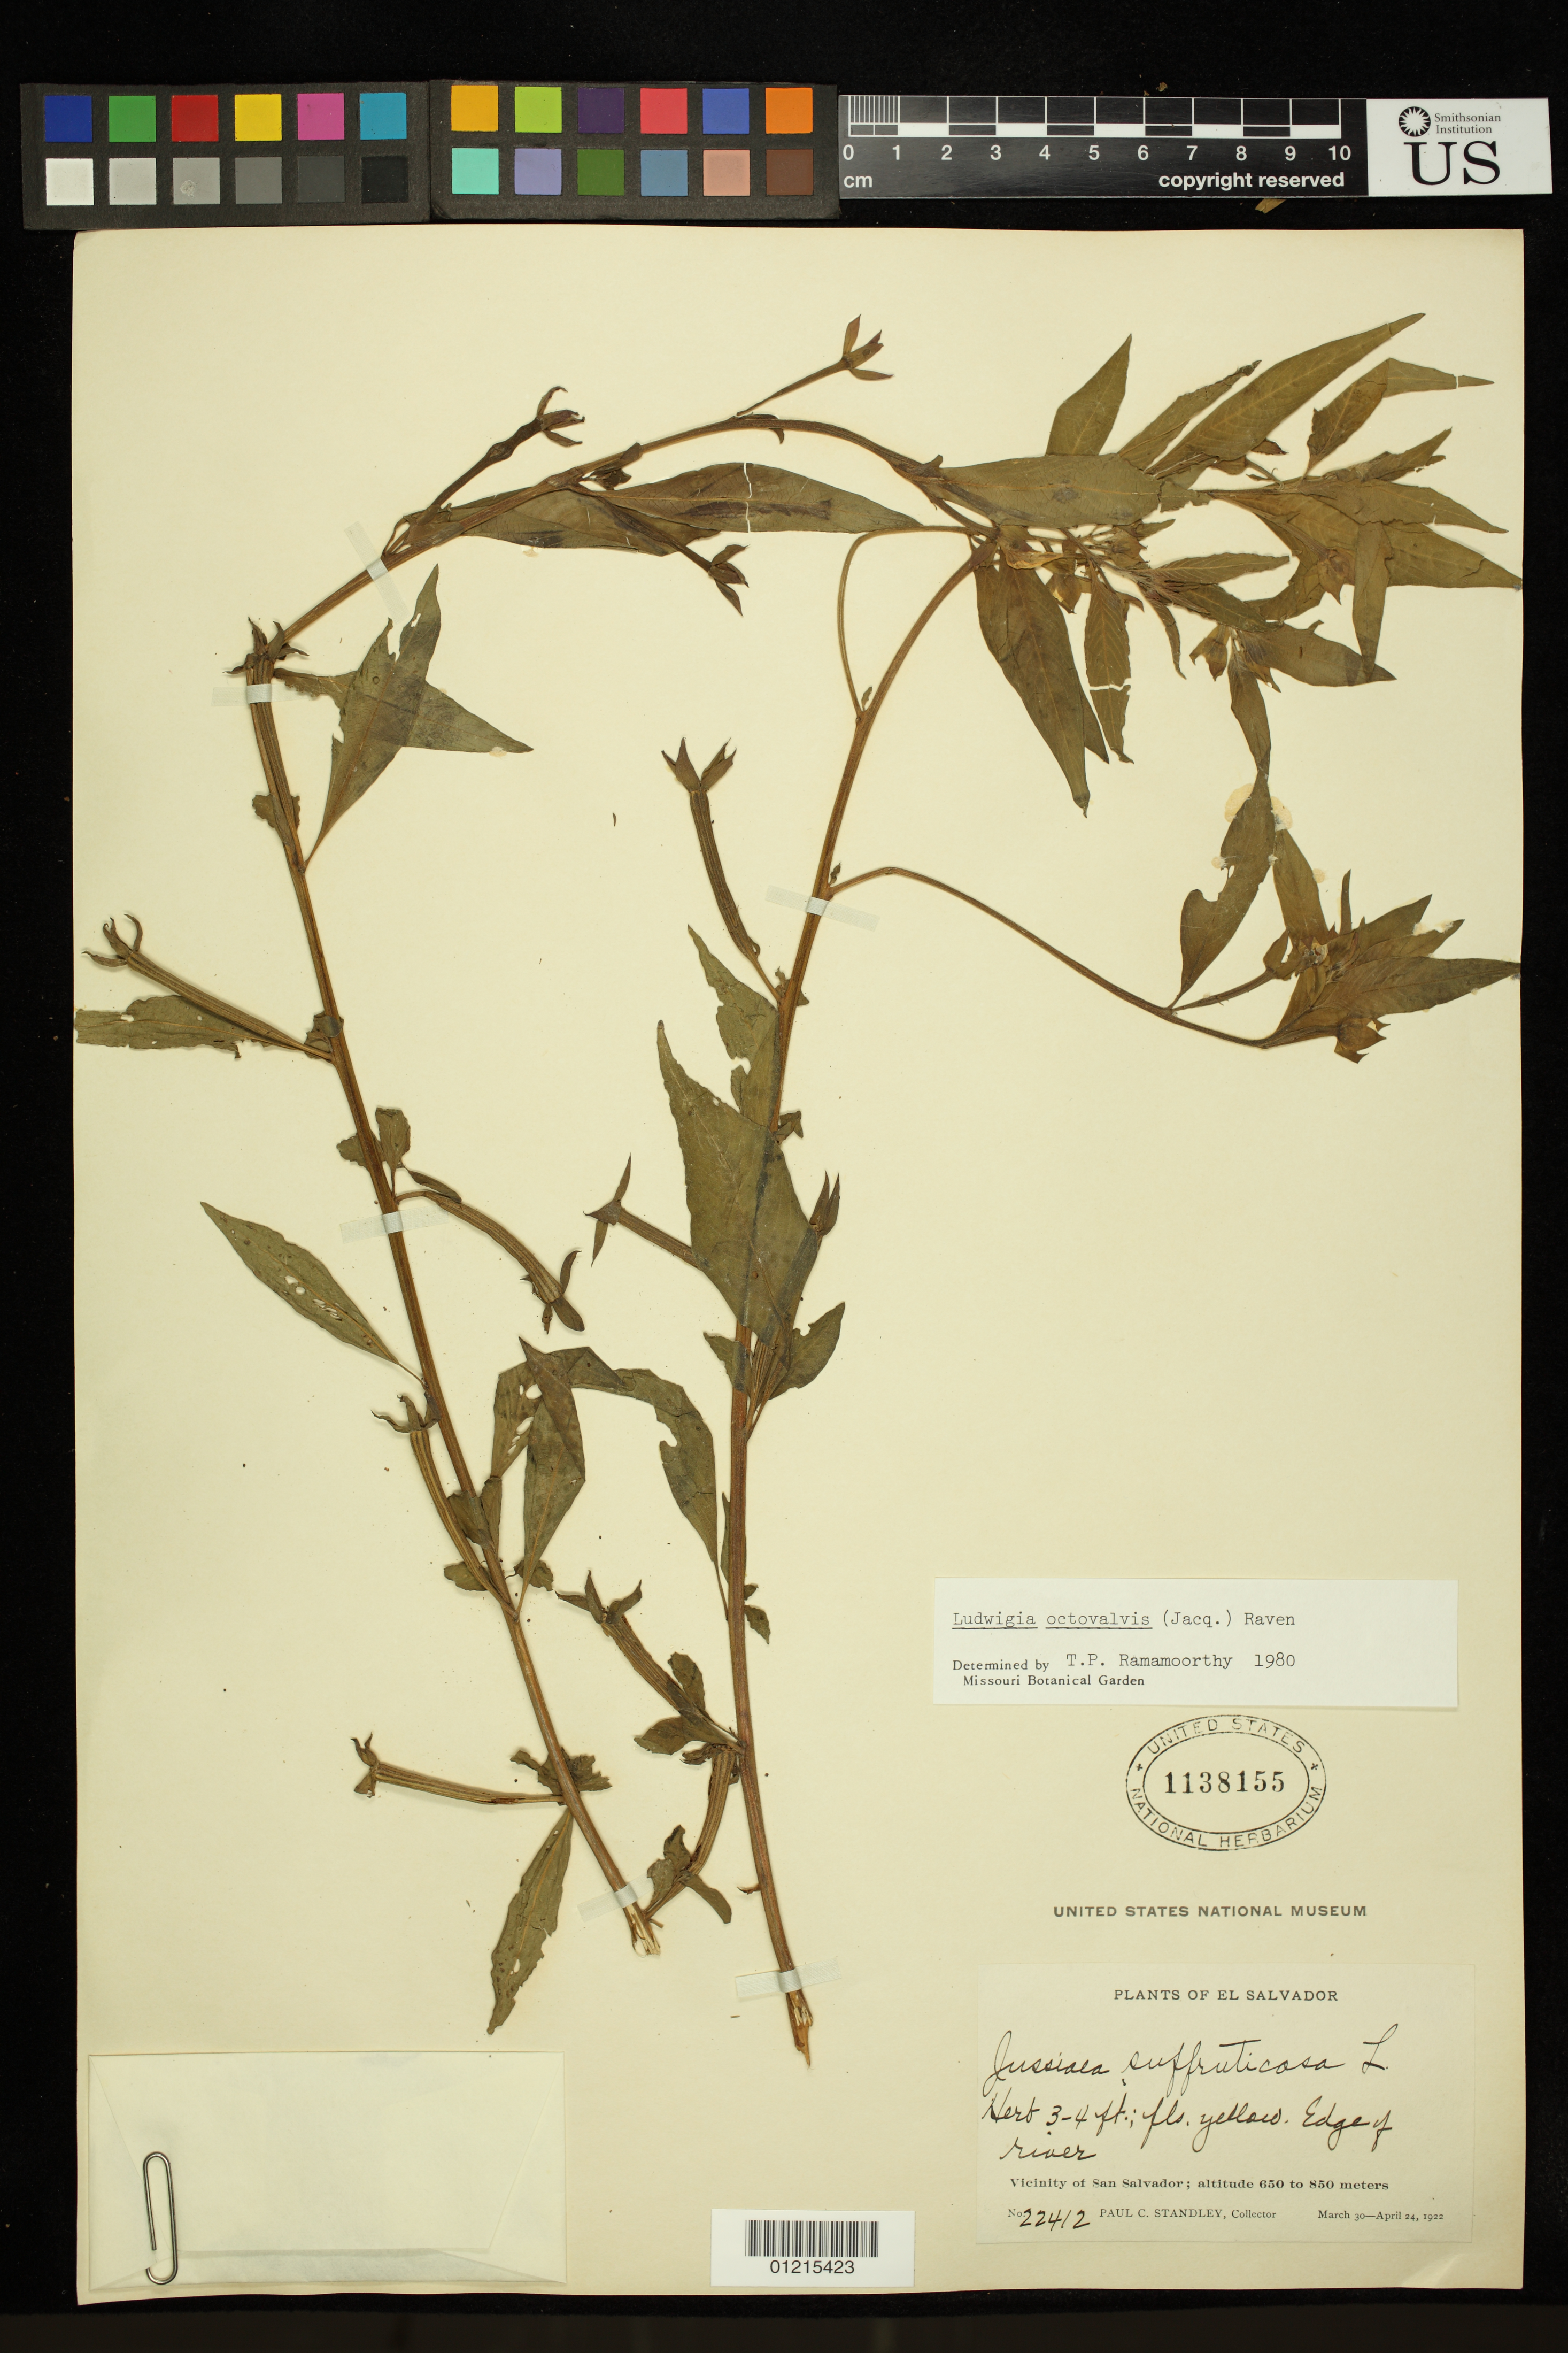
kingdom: Plantae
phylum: Tracheophyta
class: Magnoliopsida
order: Myrtales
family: Onagraceae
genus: Ludwigia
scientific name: Ludwigia octovalvis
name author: (Jacq.) P.H. Raven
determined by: Ramamoorthy, T. P.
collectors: P. C. Standley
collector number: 22412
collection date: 1922-03-30/1922-04-24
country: El Salvador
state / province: San Salvador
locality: Vicinity of San Salvador.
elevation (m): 650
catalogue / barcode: US 1138155